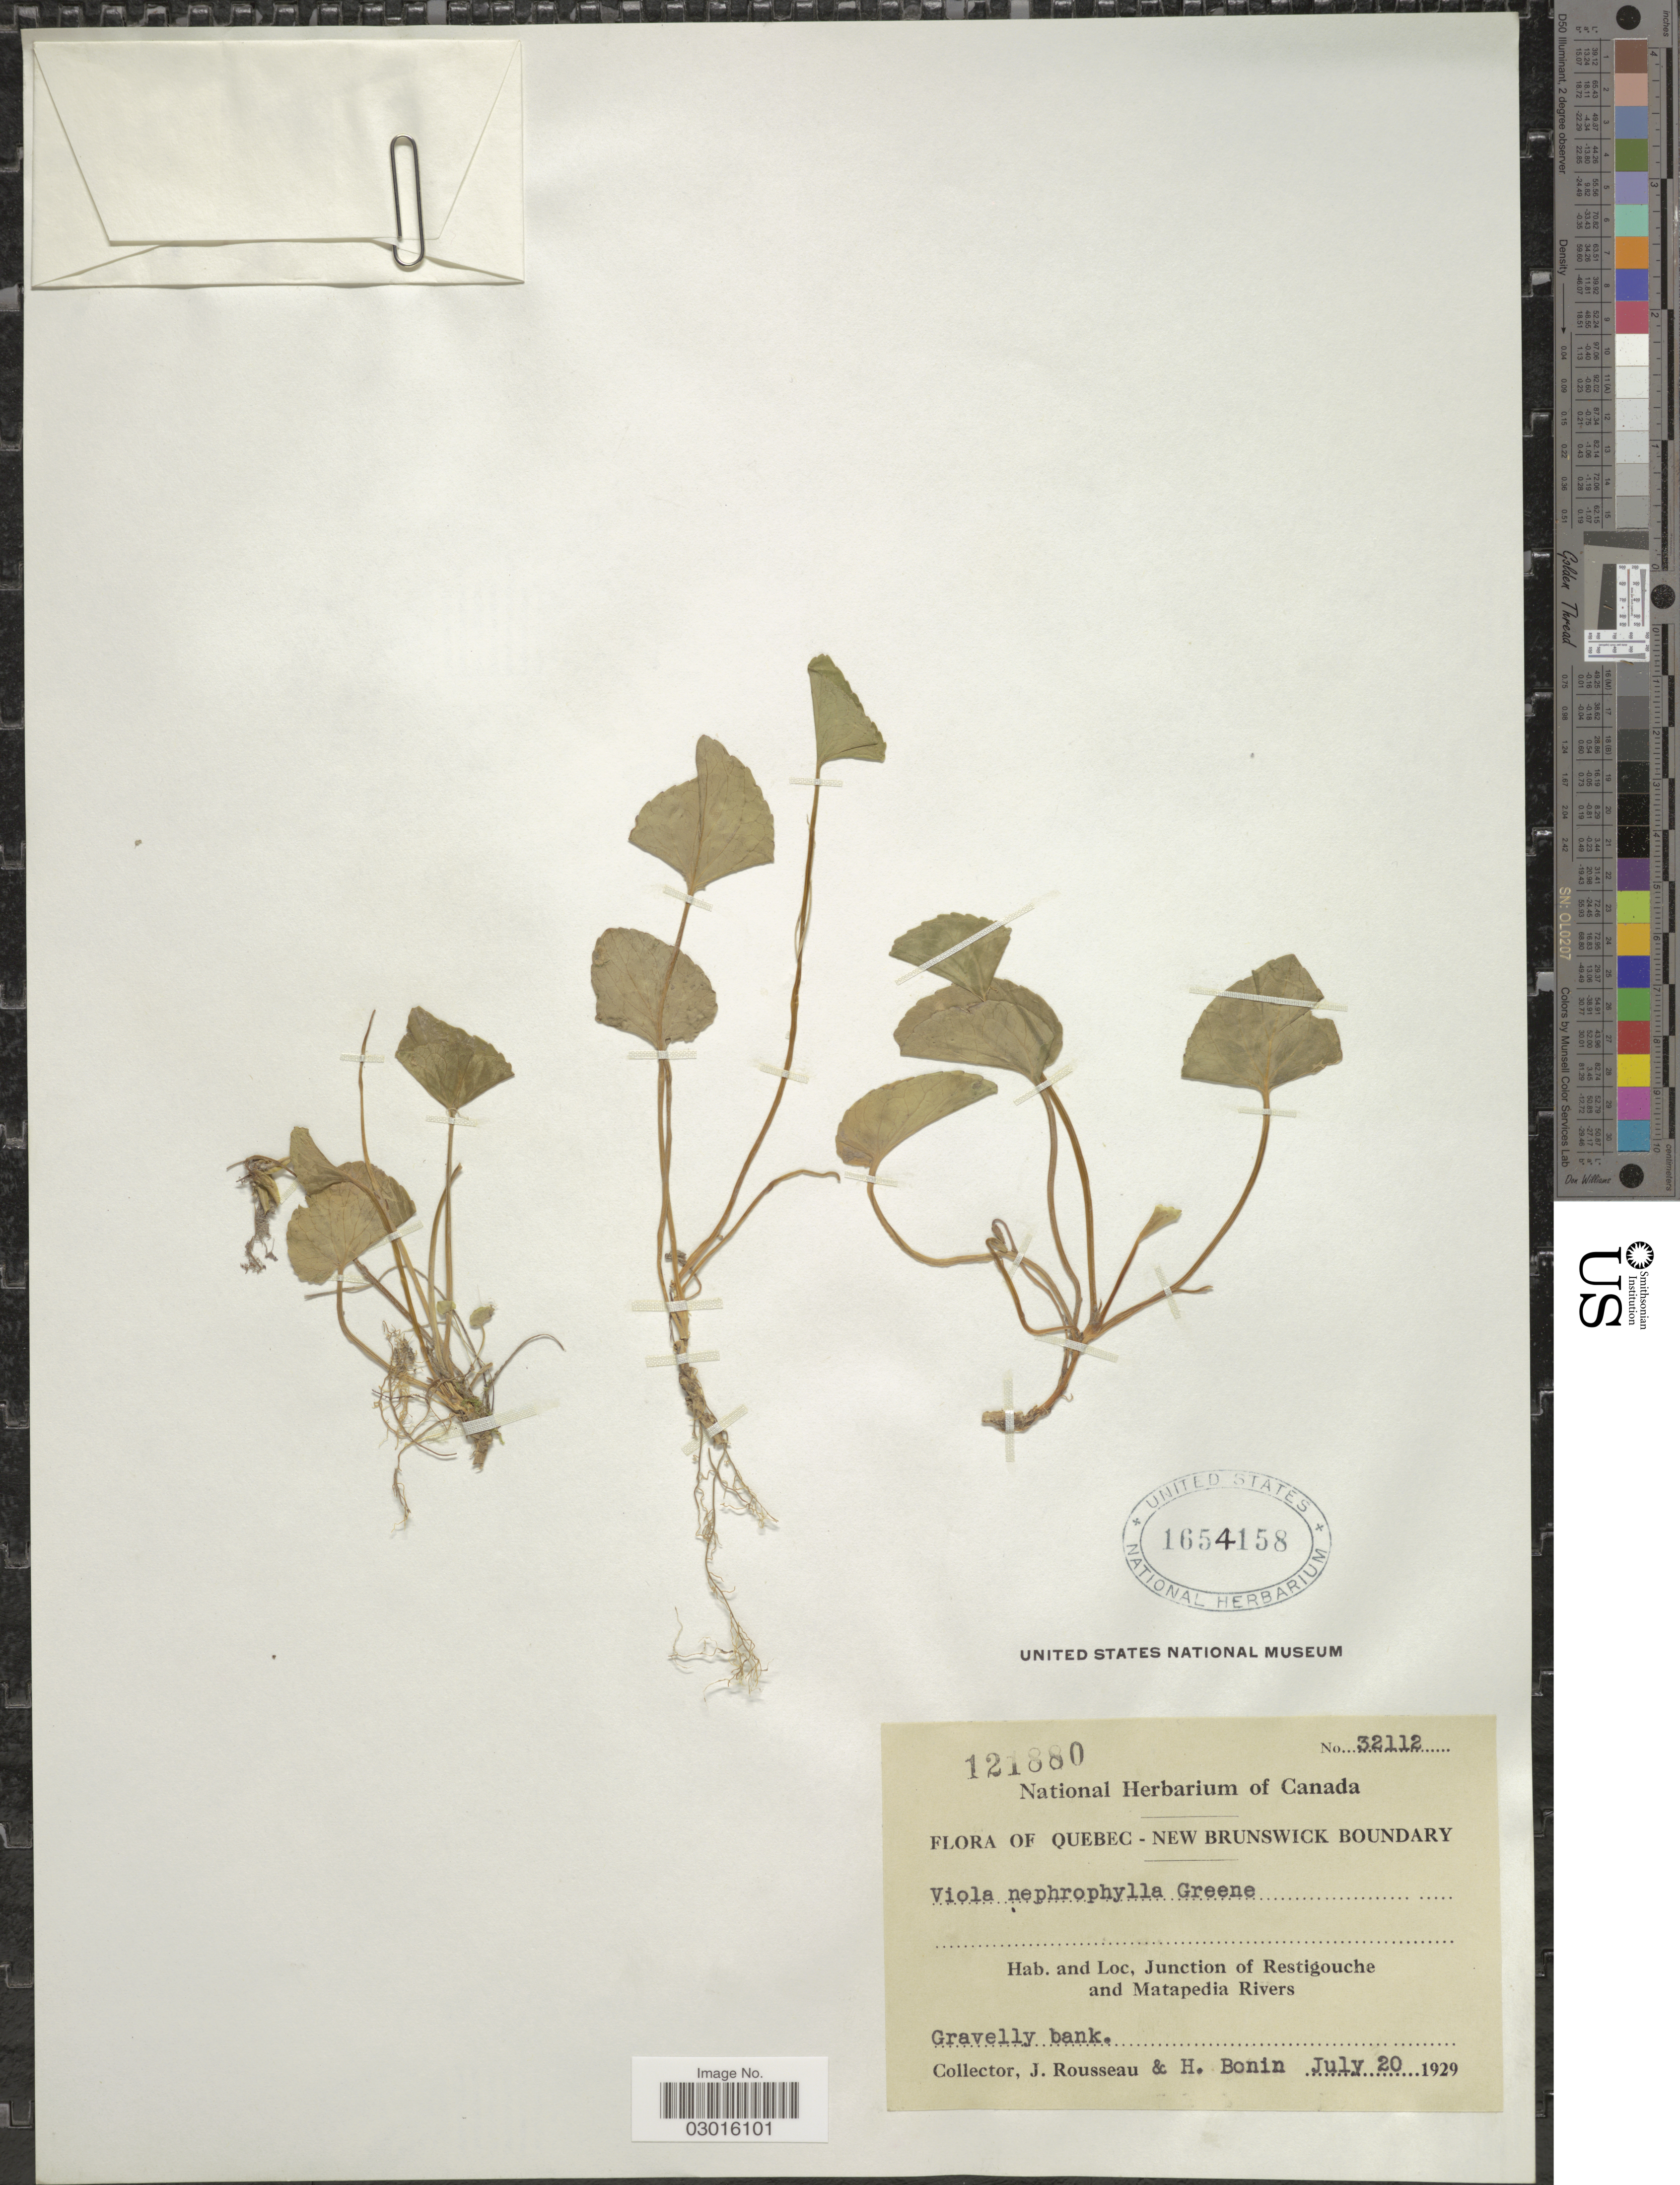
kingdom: Plantae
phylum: Tracheophyta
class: Magnoliopsida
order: Malpighiales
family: Violaceae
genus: Viola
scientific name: Viola nephrophylla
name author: Greene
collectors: J. Rousseau & H. Bonin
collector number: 121880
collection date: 1929-07-20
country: Canada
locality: Quebec-New Brunswick Boundary, Junction of Restigouche and Matapedia Rivers.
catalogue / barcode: US 1654158